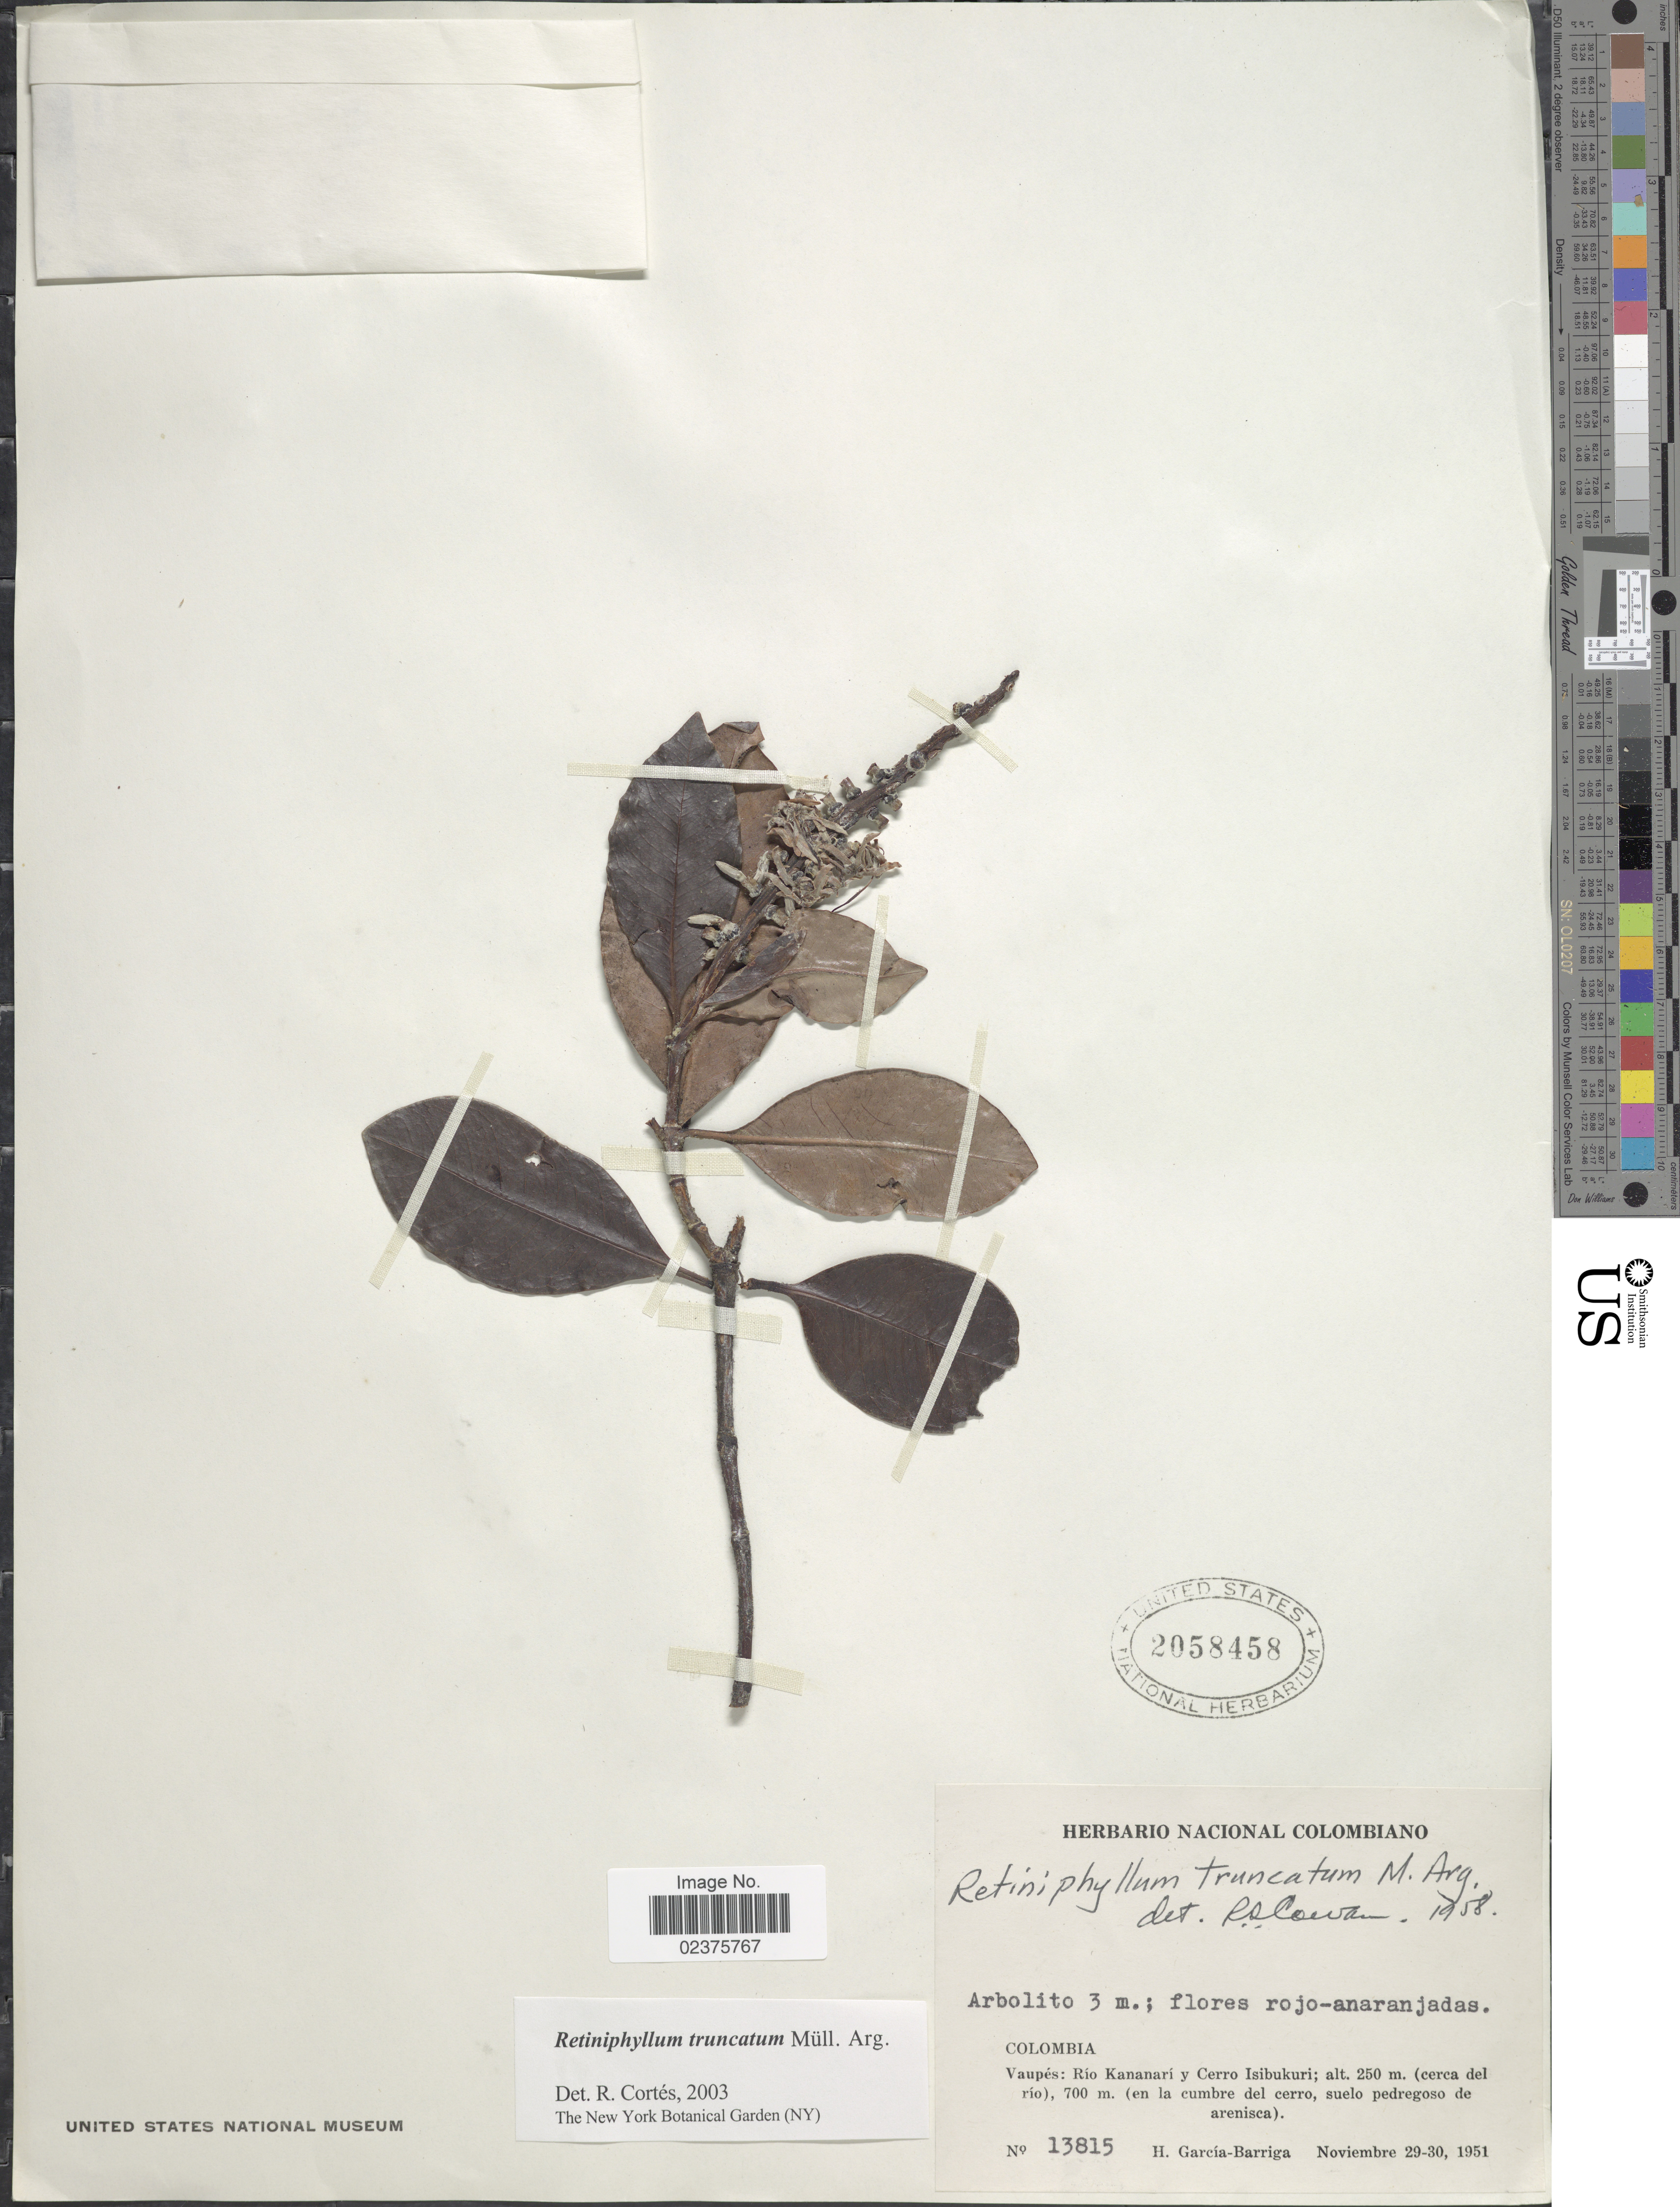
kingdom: Plantae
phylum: Tracheophyta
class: Magnoliopsida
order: Gentianales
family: Rubiaceae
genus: Retiniphyllum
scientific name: Retiniphyllum truncatum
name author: Müll. Arg.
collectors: H. García Barriga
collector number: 13815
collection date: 1951-11-29/1951-11-30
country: Colombia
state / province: Vaupés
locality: Rio Kananari y Cerro Isibukuri; (cerca del rio), 700 m. (en la cumbre del cerro, suelo pedregoso del arenisca)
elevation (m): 250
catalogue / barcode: US 2058458